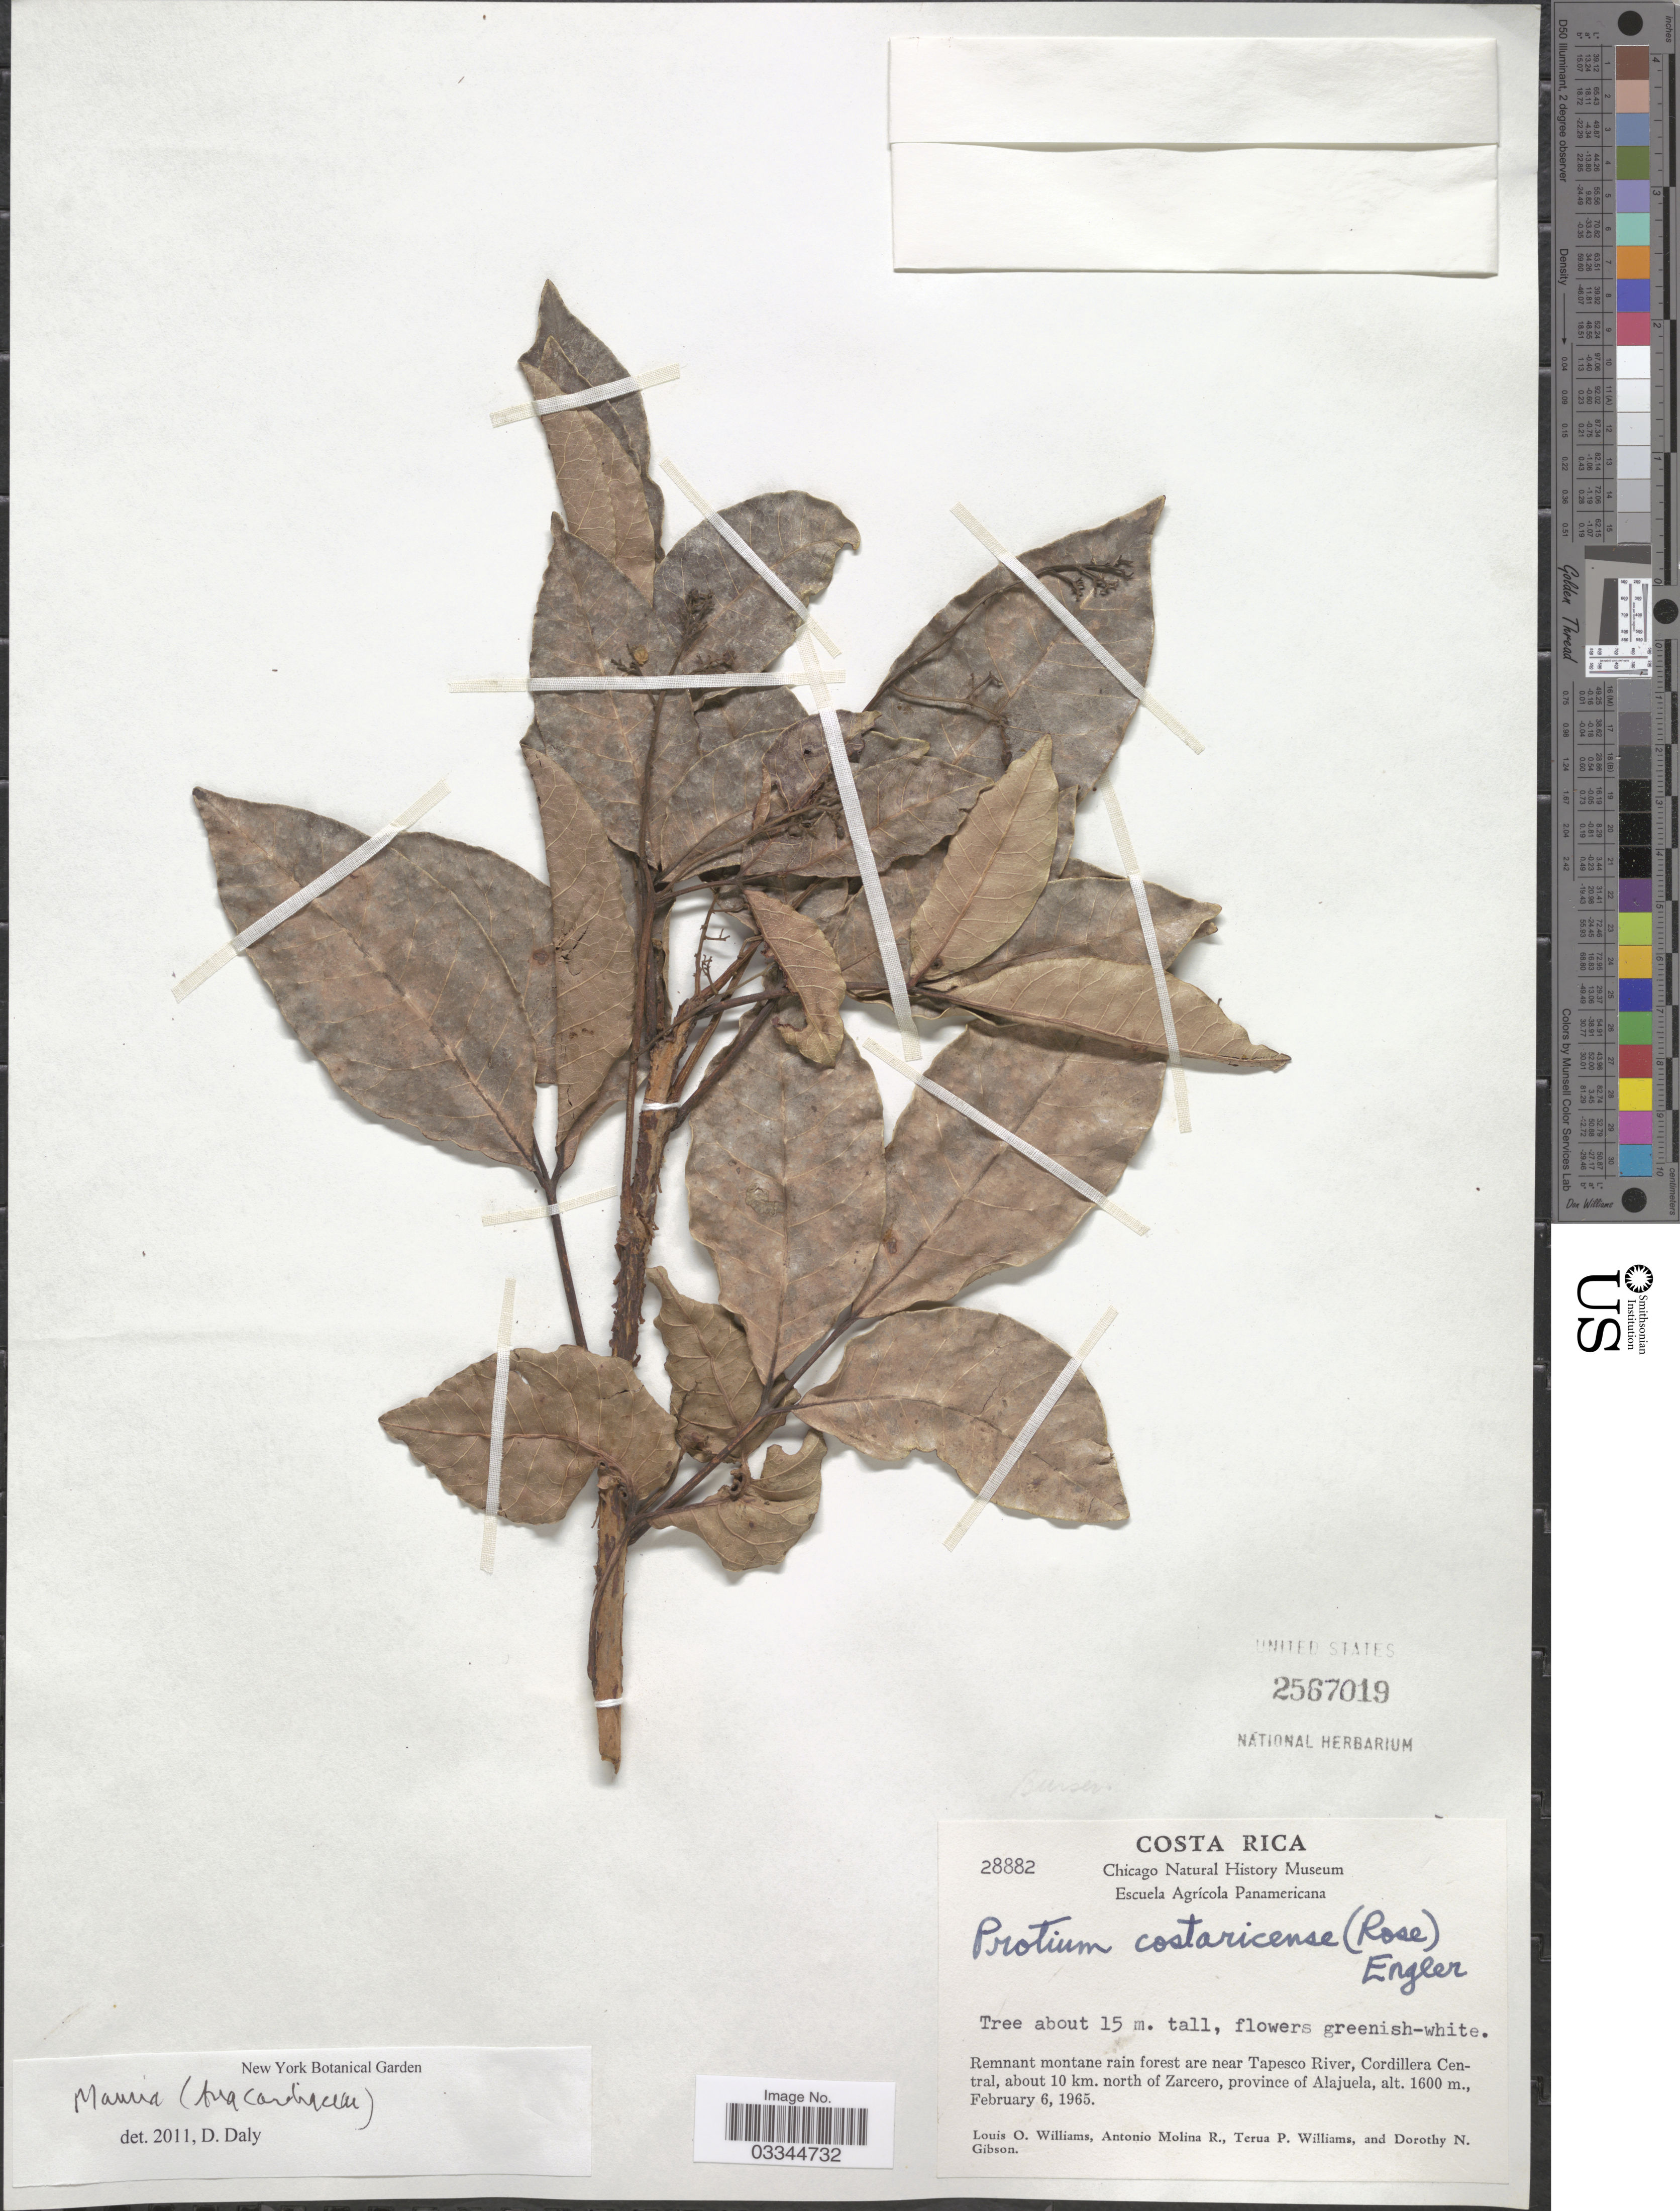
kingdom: Plantae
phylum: Tracheophyta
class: Magnoliopsida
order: Sapindales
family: Anacardiaceae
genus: Mauria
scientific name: Mauria sp.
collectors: L. O. Williams, A. Molina R., T. Williams & D. N. Gibson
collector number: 28882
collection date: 1965-02-06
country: Costa Rica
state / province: Alajuela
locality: Remnant montane rain forest are near Tapesco River, Cordillera Central, about 10 km. north of Zarcero.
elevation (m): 1600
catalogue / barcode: US 2567019